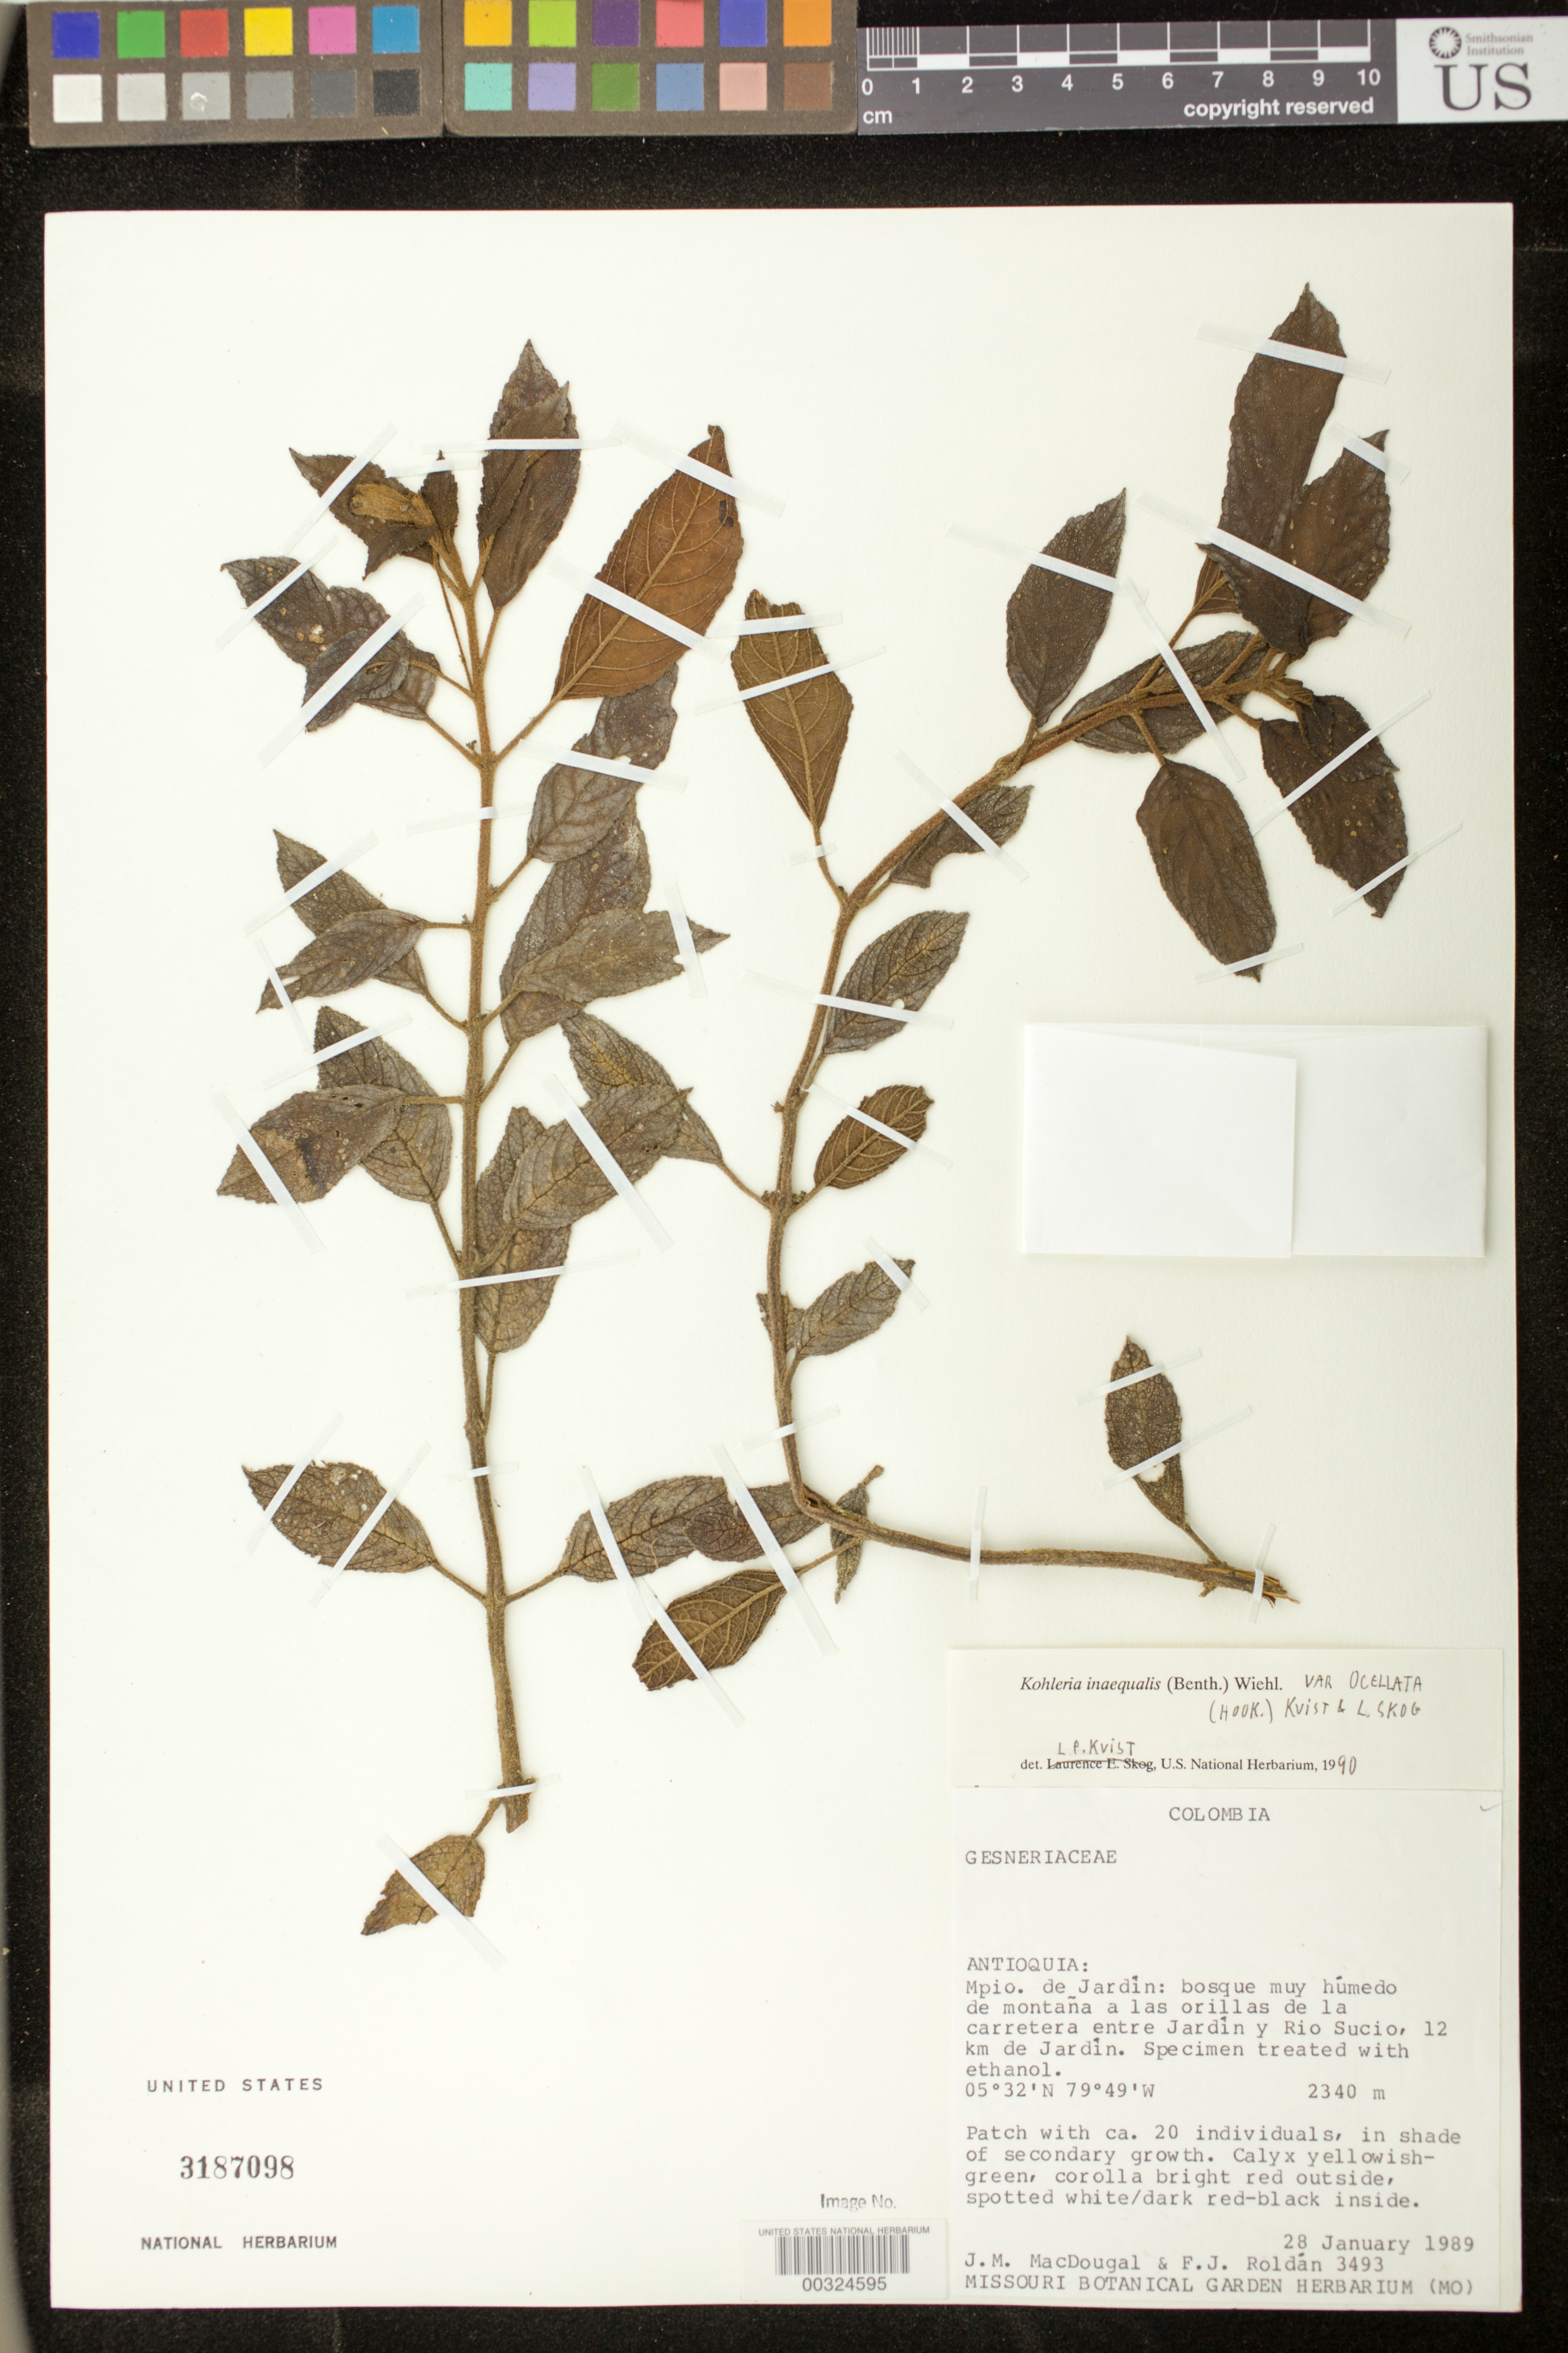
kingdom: Plantae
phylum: Tracheophyta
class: Magnoliopsida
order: Lamiales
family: Gesneriaceae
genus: Kohleria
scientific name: Kohleria inaequalis var. ocellata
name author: (Hook.) L.P. Kvist & L.E. Skog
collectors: J. M. MacDougal & F. J. Roldán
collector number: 3493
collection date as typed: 28 Jan 1989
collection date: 1989-01-28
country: Colombia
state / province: Antioquia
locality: Mun. of Jardin, ... on the sides of the highway between Jardin and Rio Sucio, 12 km from Jardin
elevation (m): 2340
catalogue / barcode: US 3187098